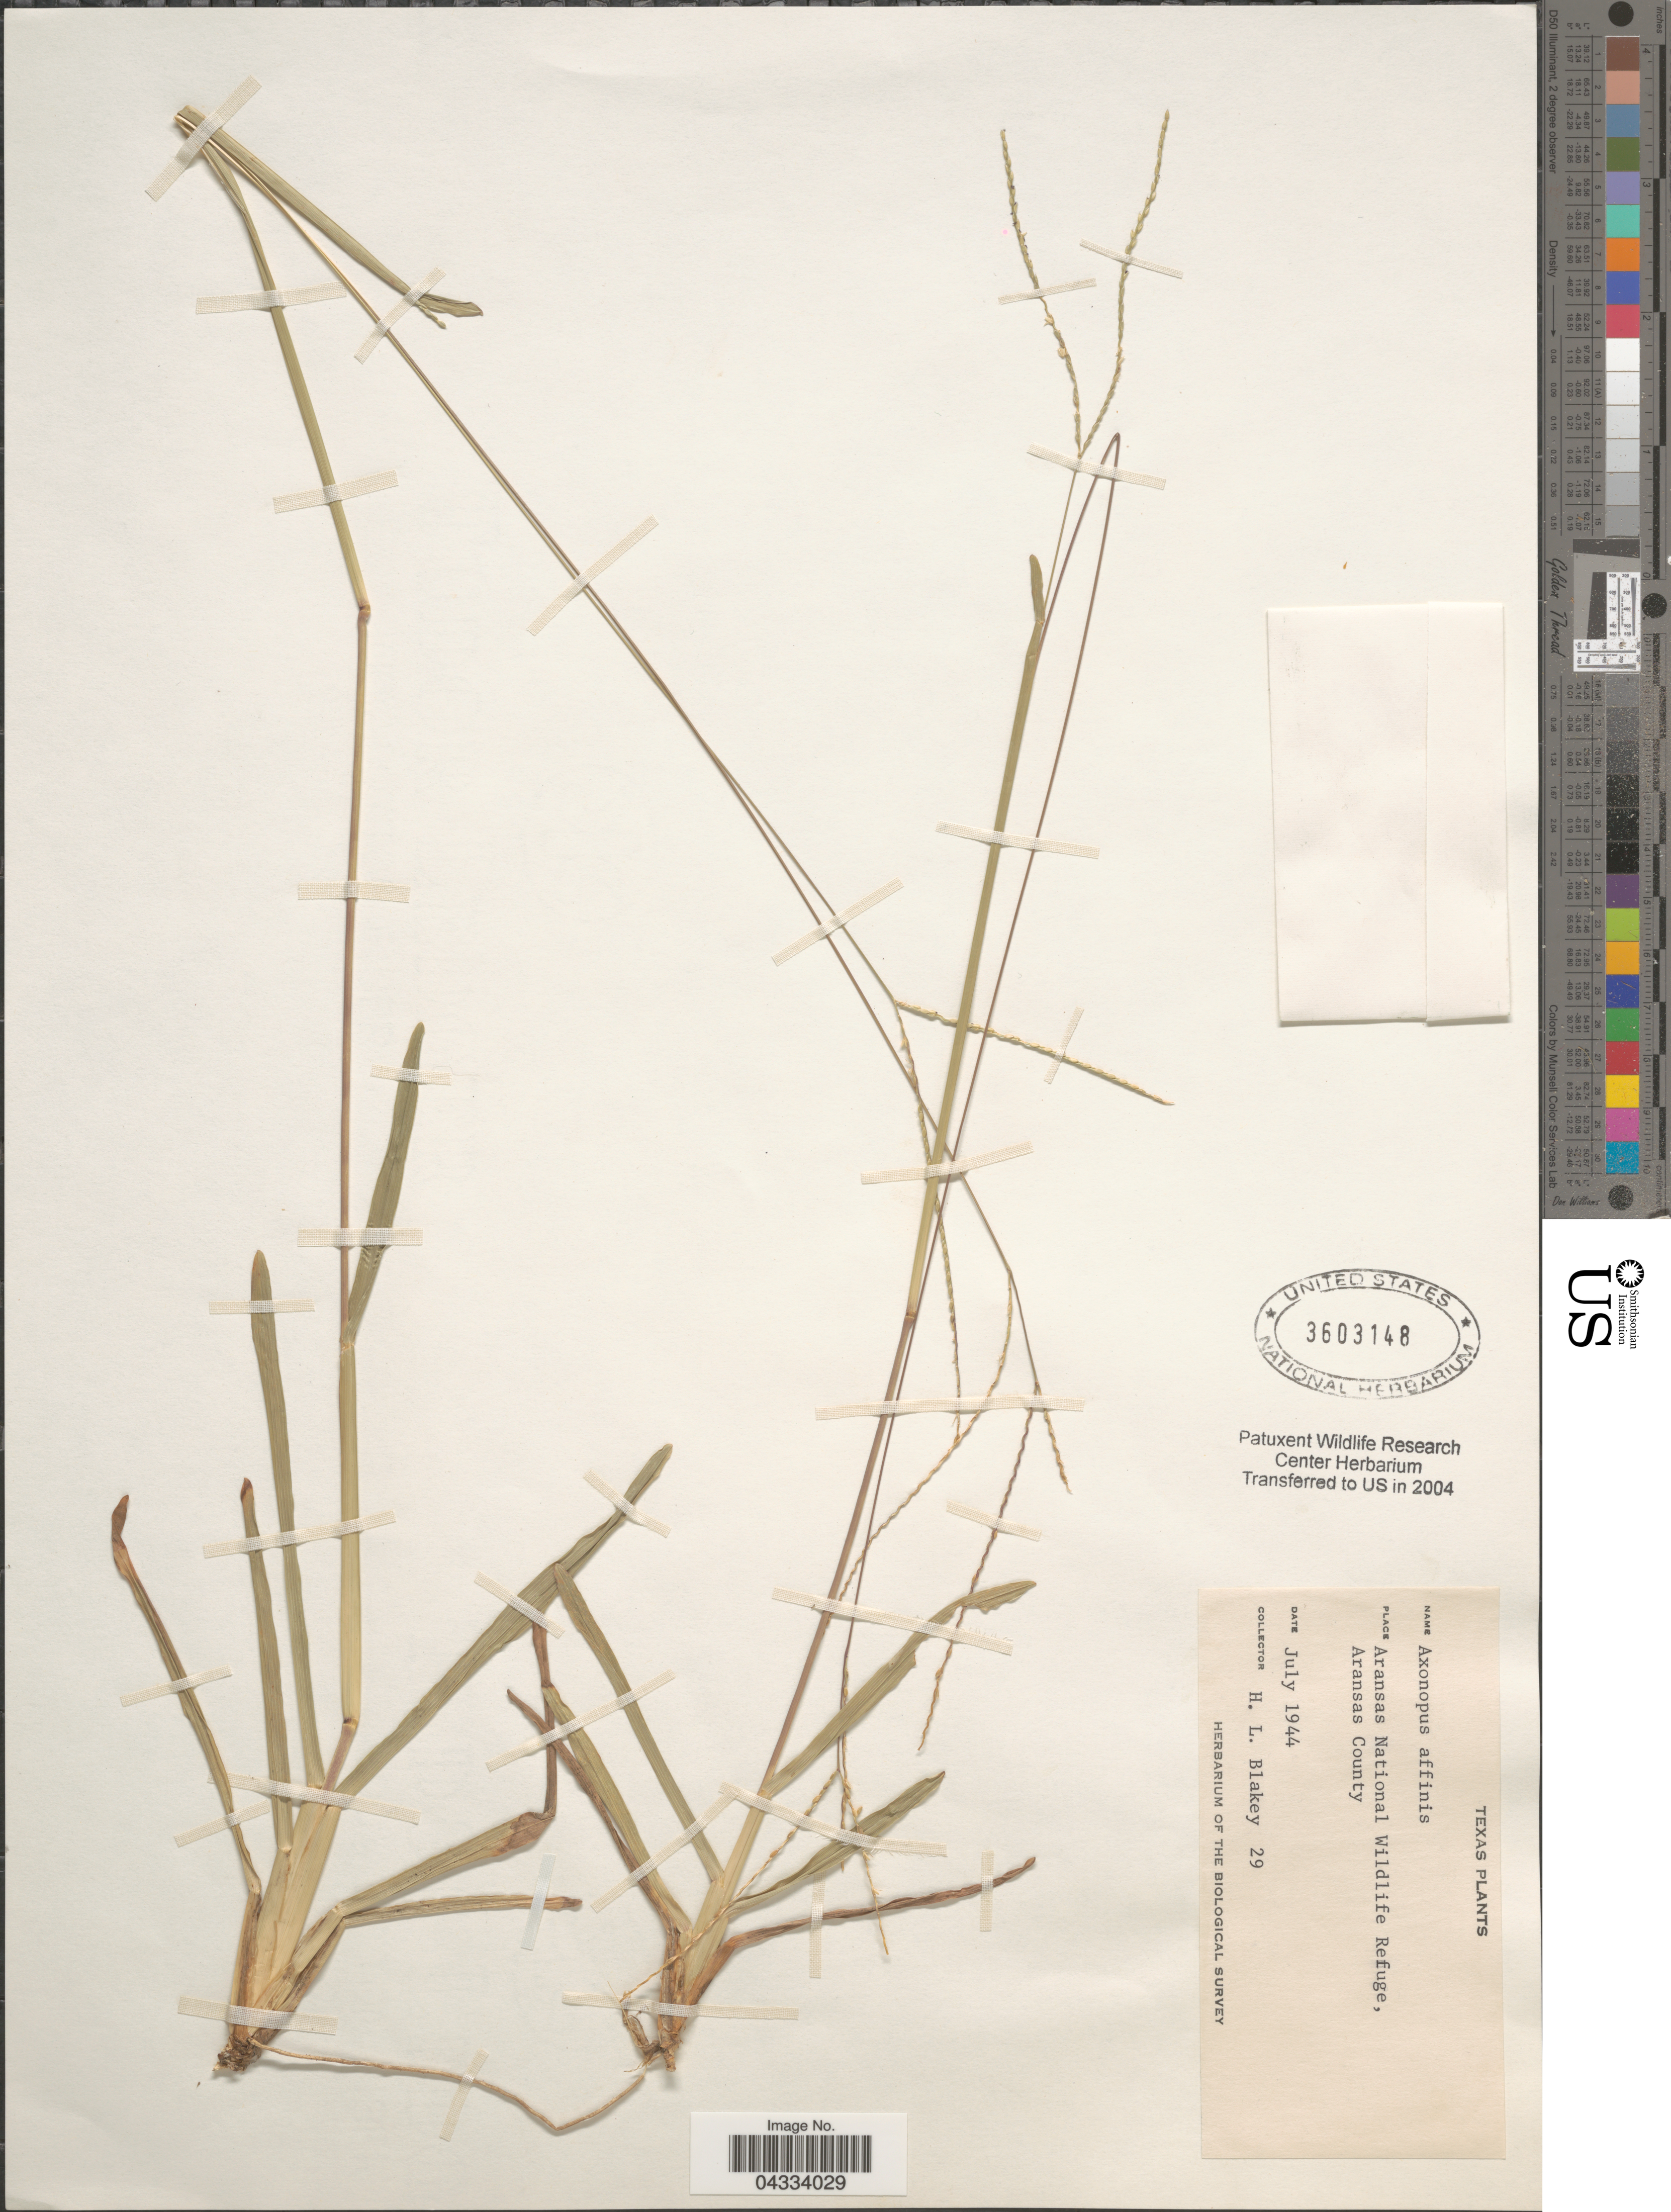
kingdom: Plantae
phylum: Tracheophyta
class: Liliopsida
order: Poales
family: Poaceae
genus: Axonopus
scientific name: Axonopus fissifolius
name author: (Raddi) Kuhlm.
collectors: H. Blakey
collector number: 29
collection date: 1944-07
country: United States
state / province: Texas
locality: Aransas National Wildlife Refuge, Aransas County. The Biological Survey.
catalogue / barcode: US 3603148